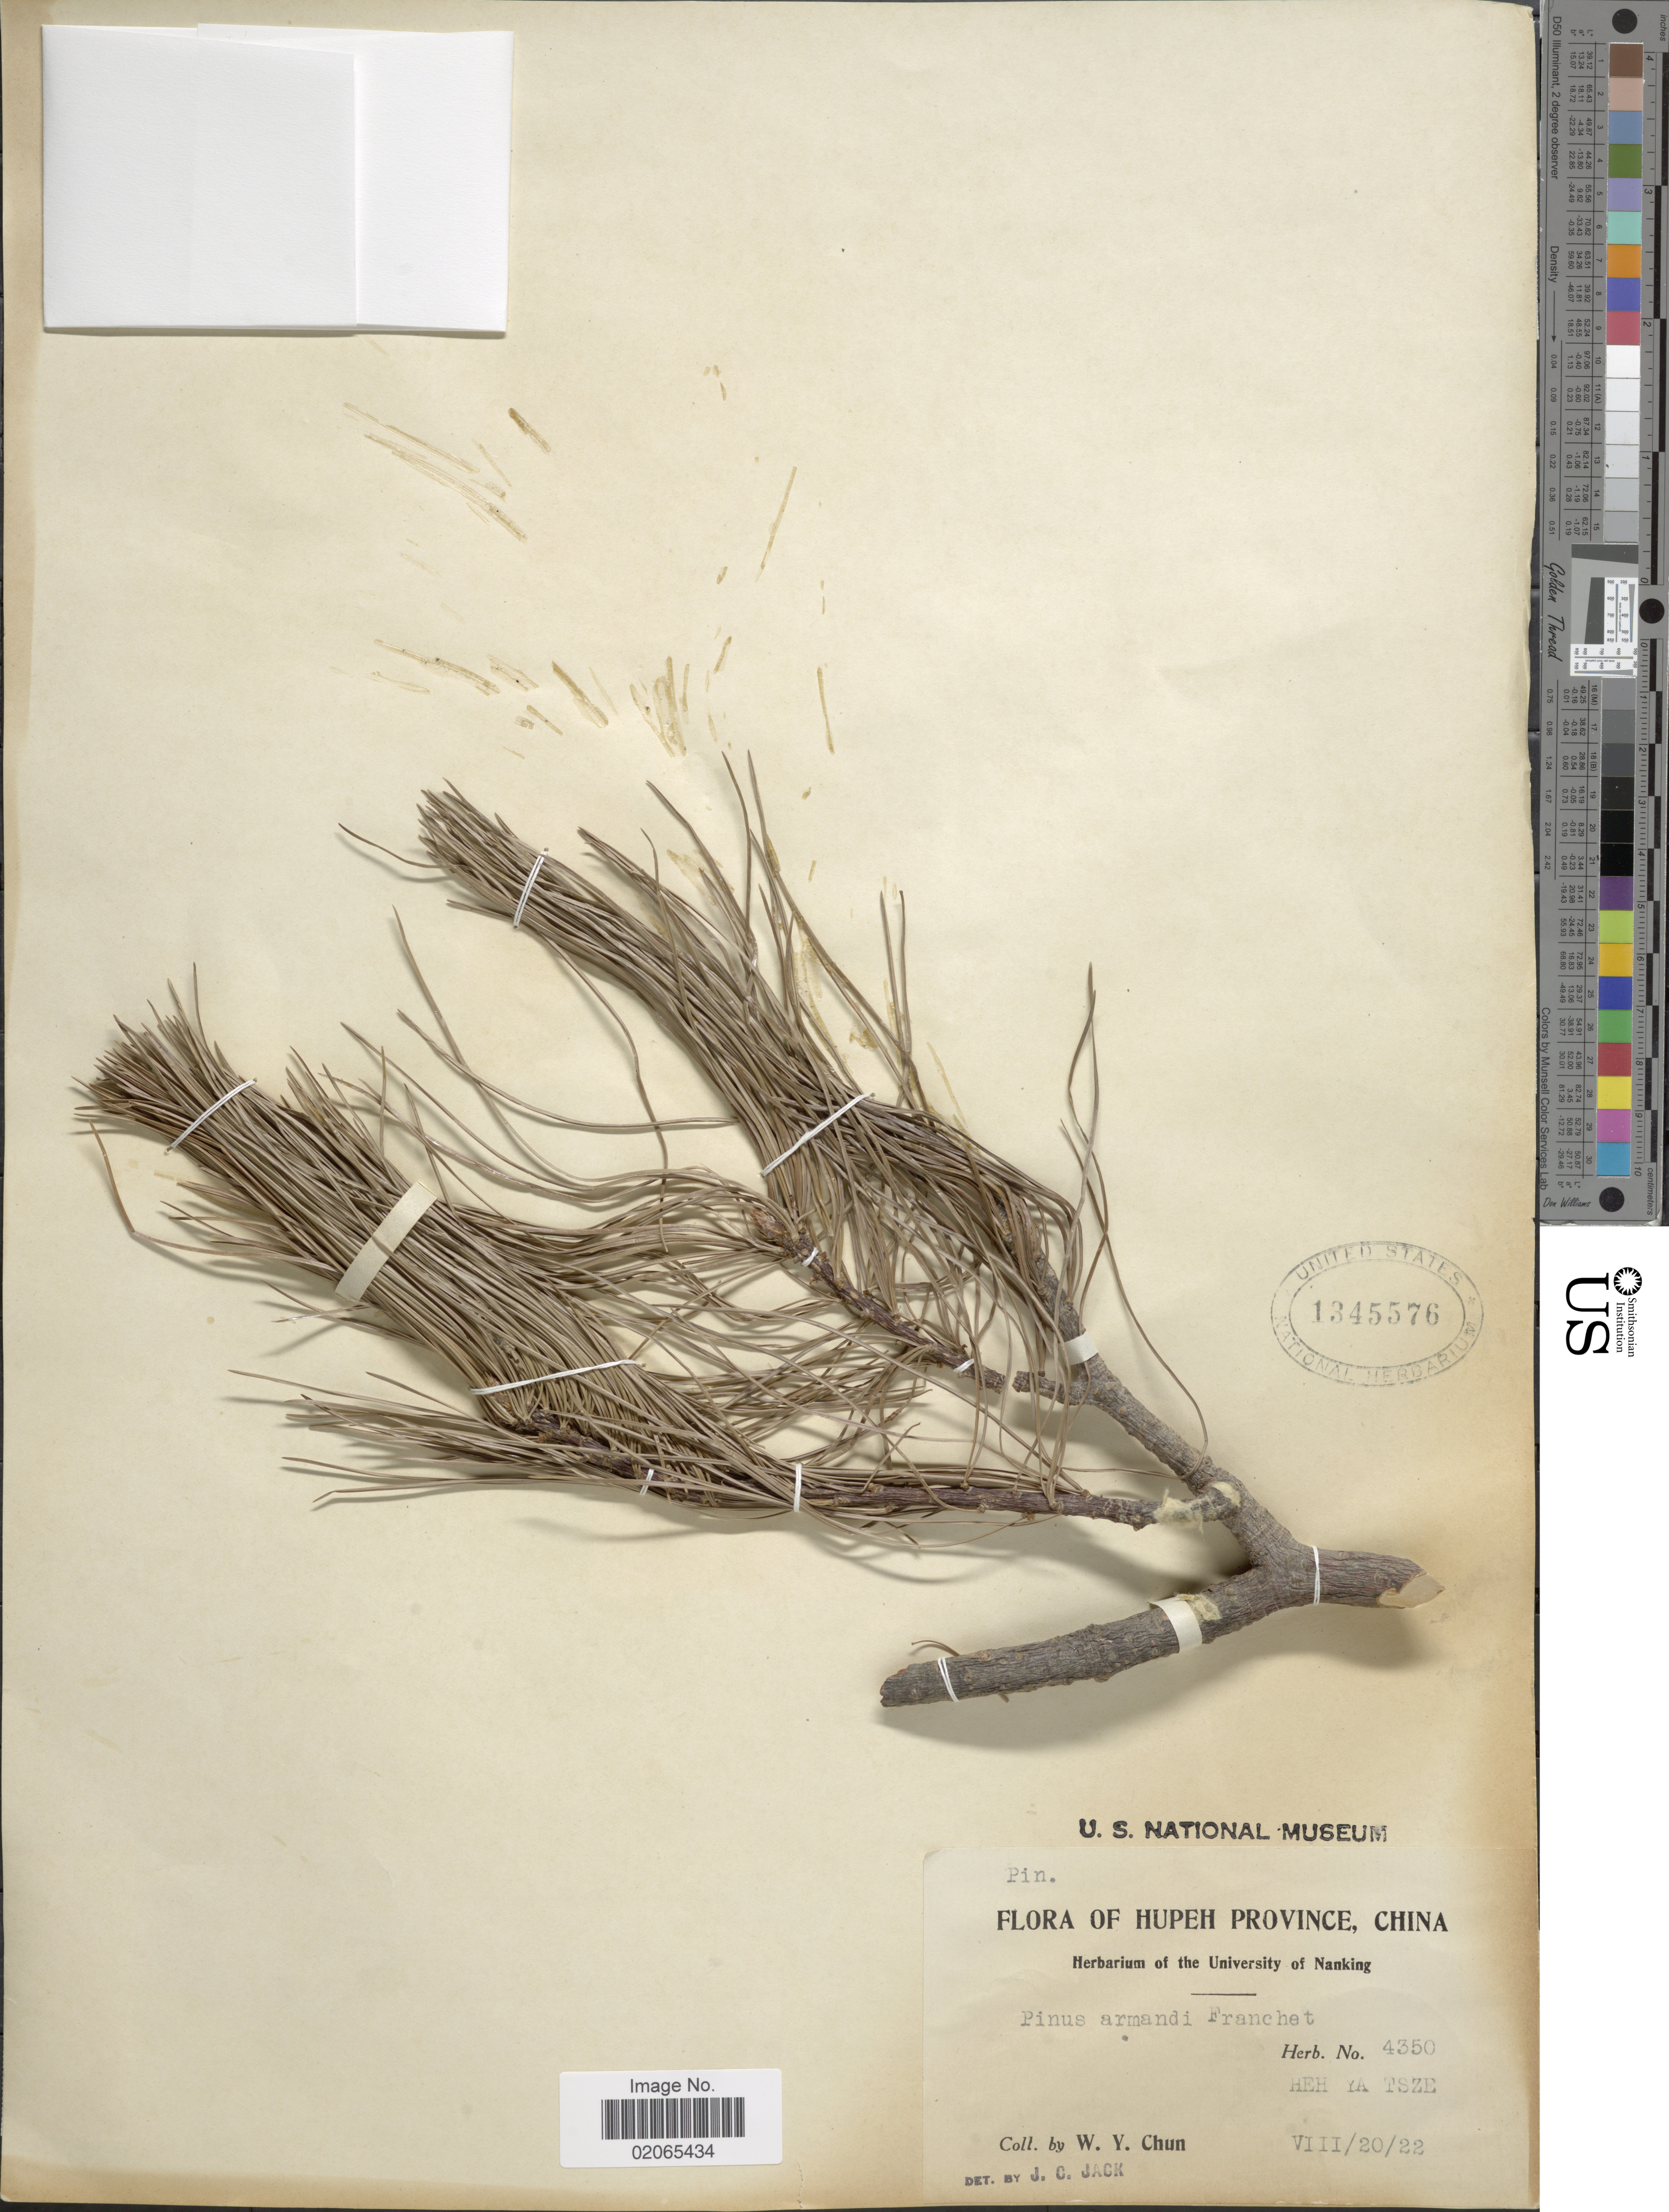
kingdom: Plantae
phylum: Tracheophyta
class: Pinopsida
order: Pinales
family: Pinaceae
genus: Pinus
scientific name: Pinus armandii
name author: Franch.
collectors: W. Y. Chun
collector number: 4350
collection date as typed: Transcribed d/m/y: 20/8/22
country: China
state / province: Hubei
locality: Hupeh Province Heh Ya Tsze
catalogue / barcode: US 1345576